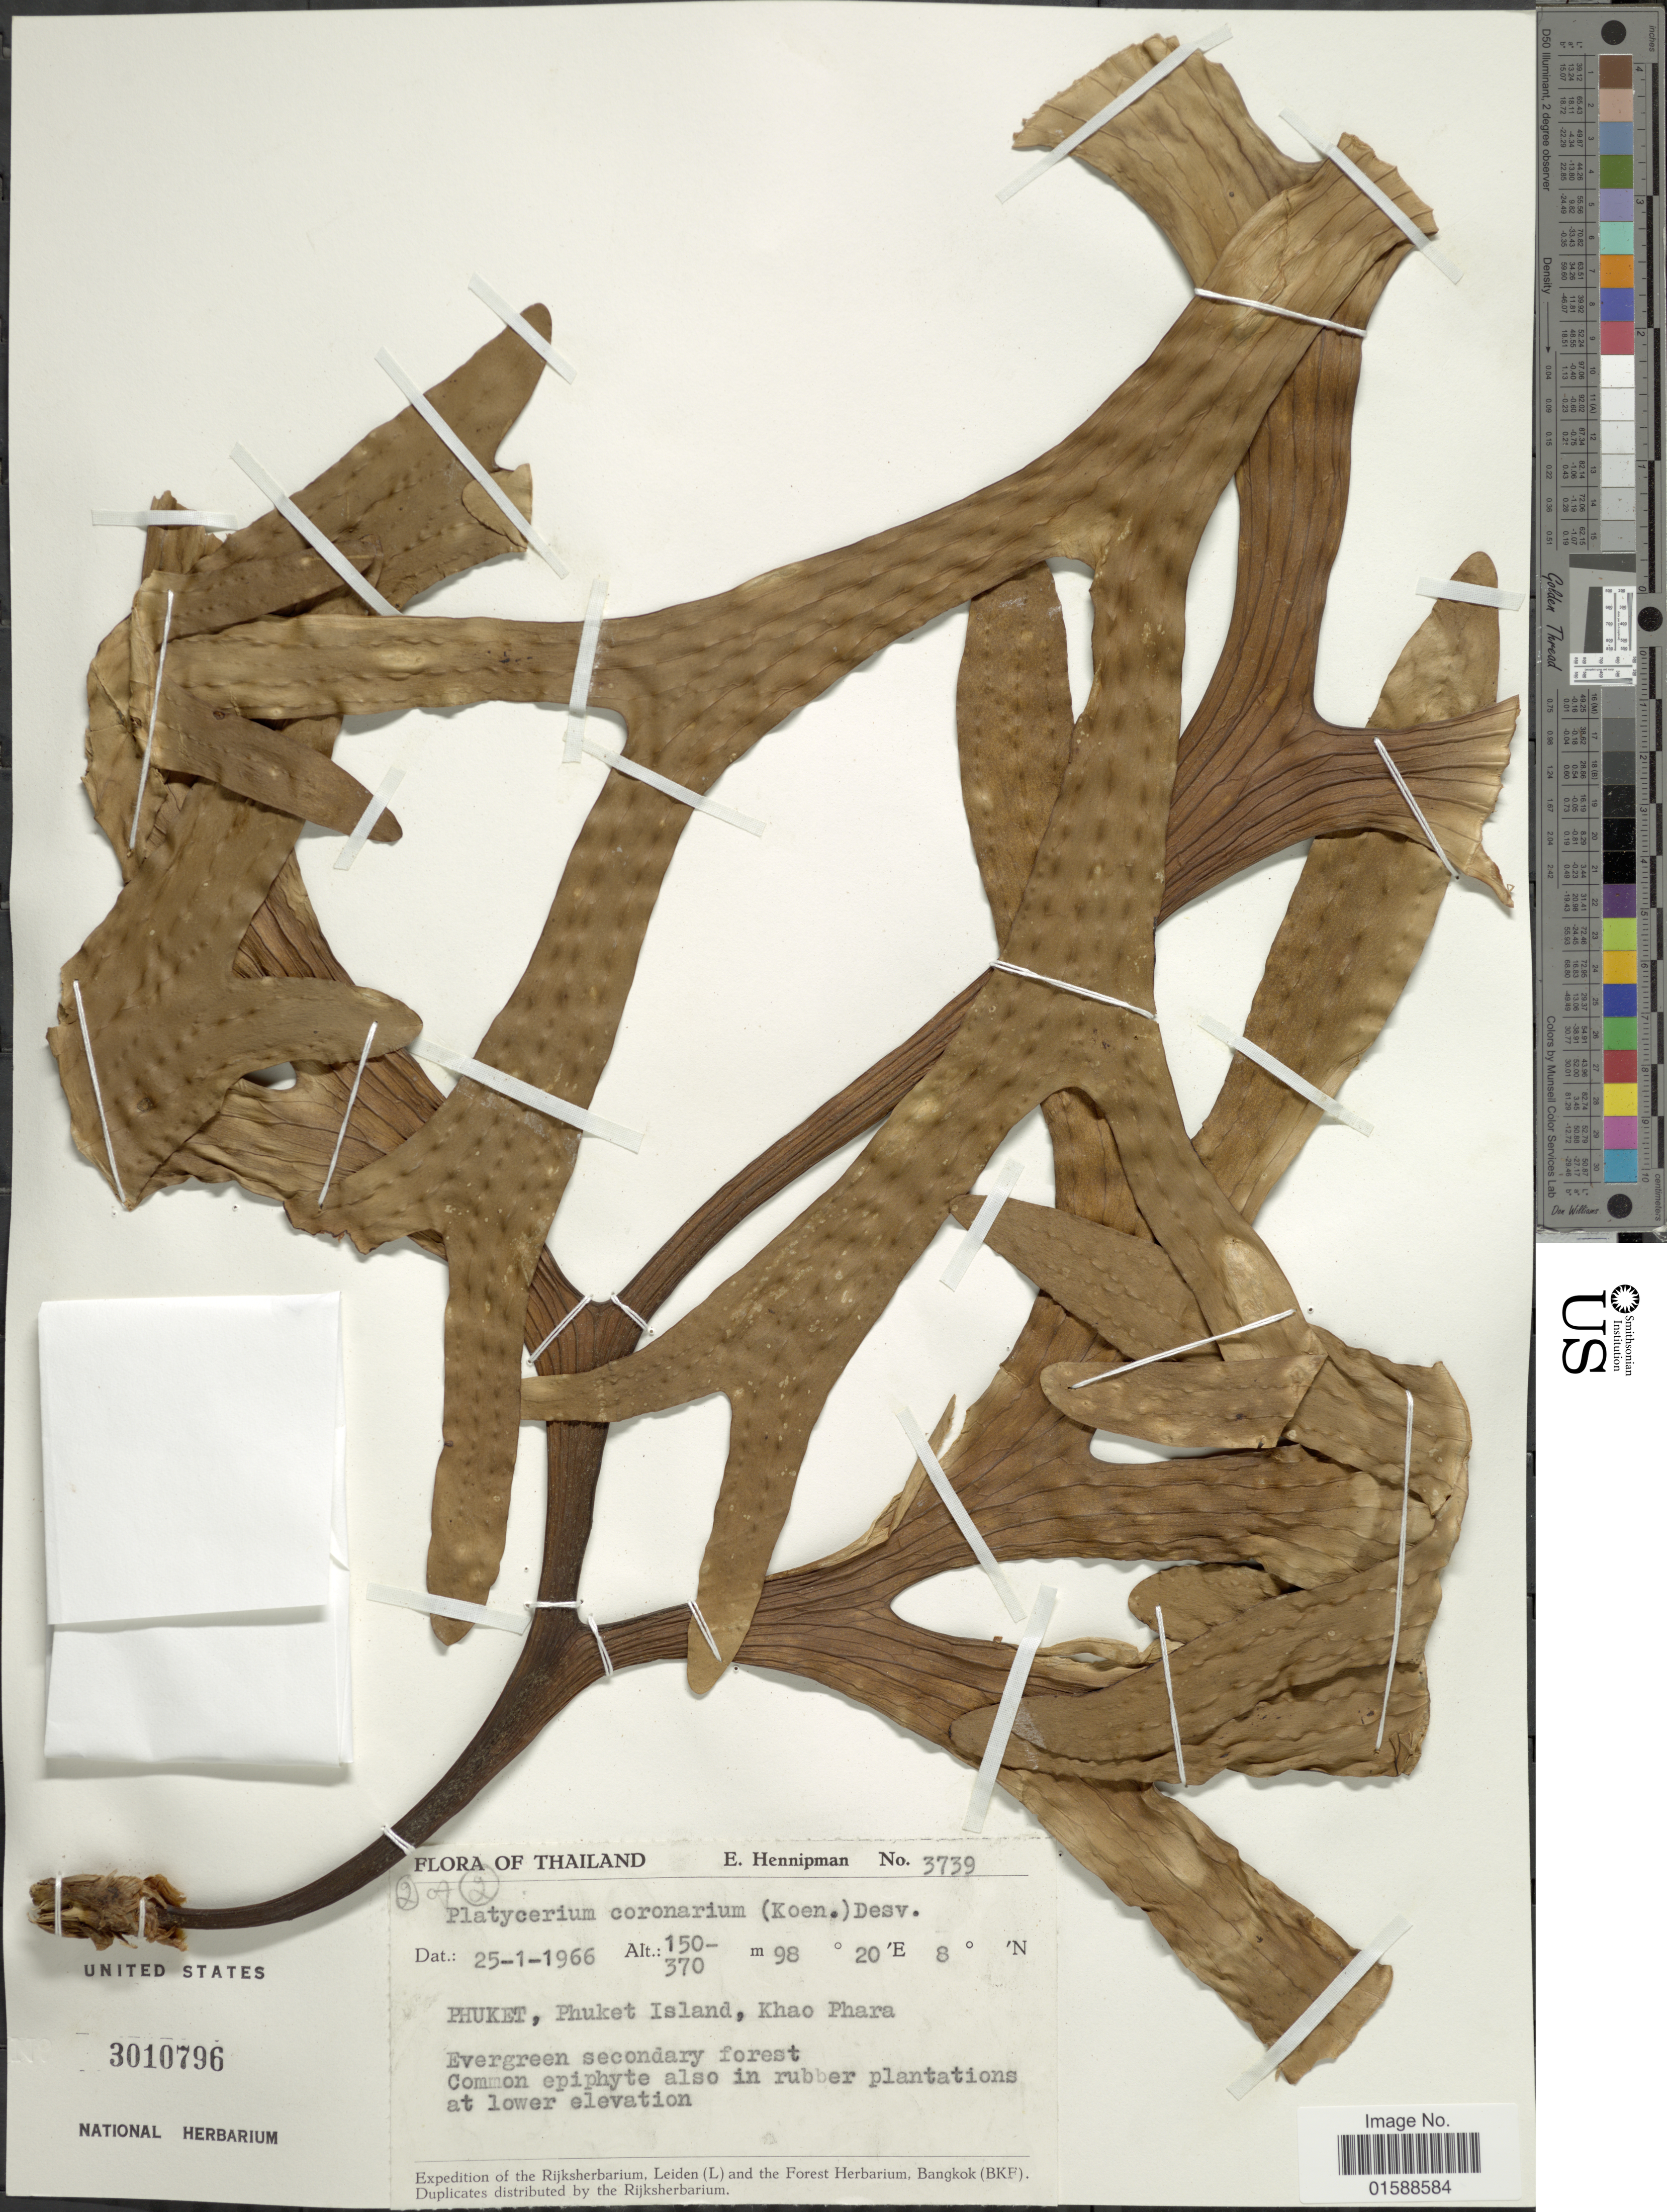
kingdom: Plantae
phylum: Tracheophyta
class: Polypodiopsida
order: Polypodiales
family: Polypodiaceae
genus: Platycerium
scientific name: Platycerium coronarium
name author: (K.D. Koenig ex O.F. Müll.) Desv.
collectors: E. Hennipman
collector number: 3739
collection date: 1966-01-25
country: Thailand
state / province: Phuket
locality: Phuket Island, Khao Phara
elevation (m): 150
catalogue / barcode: US 3010796